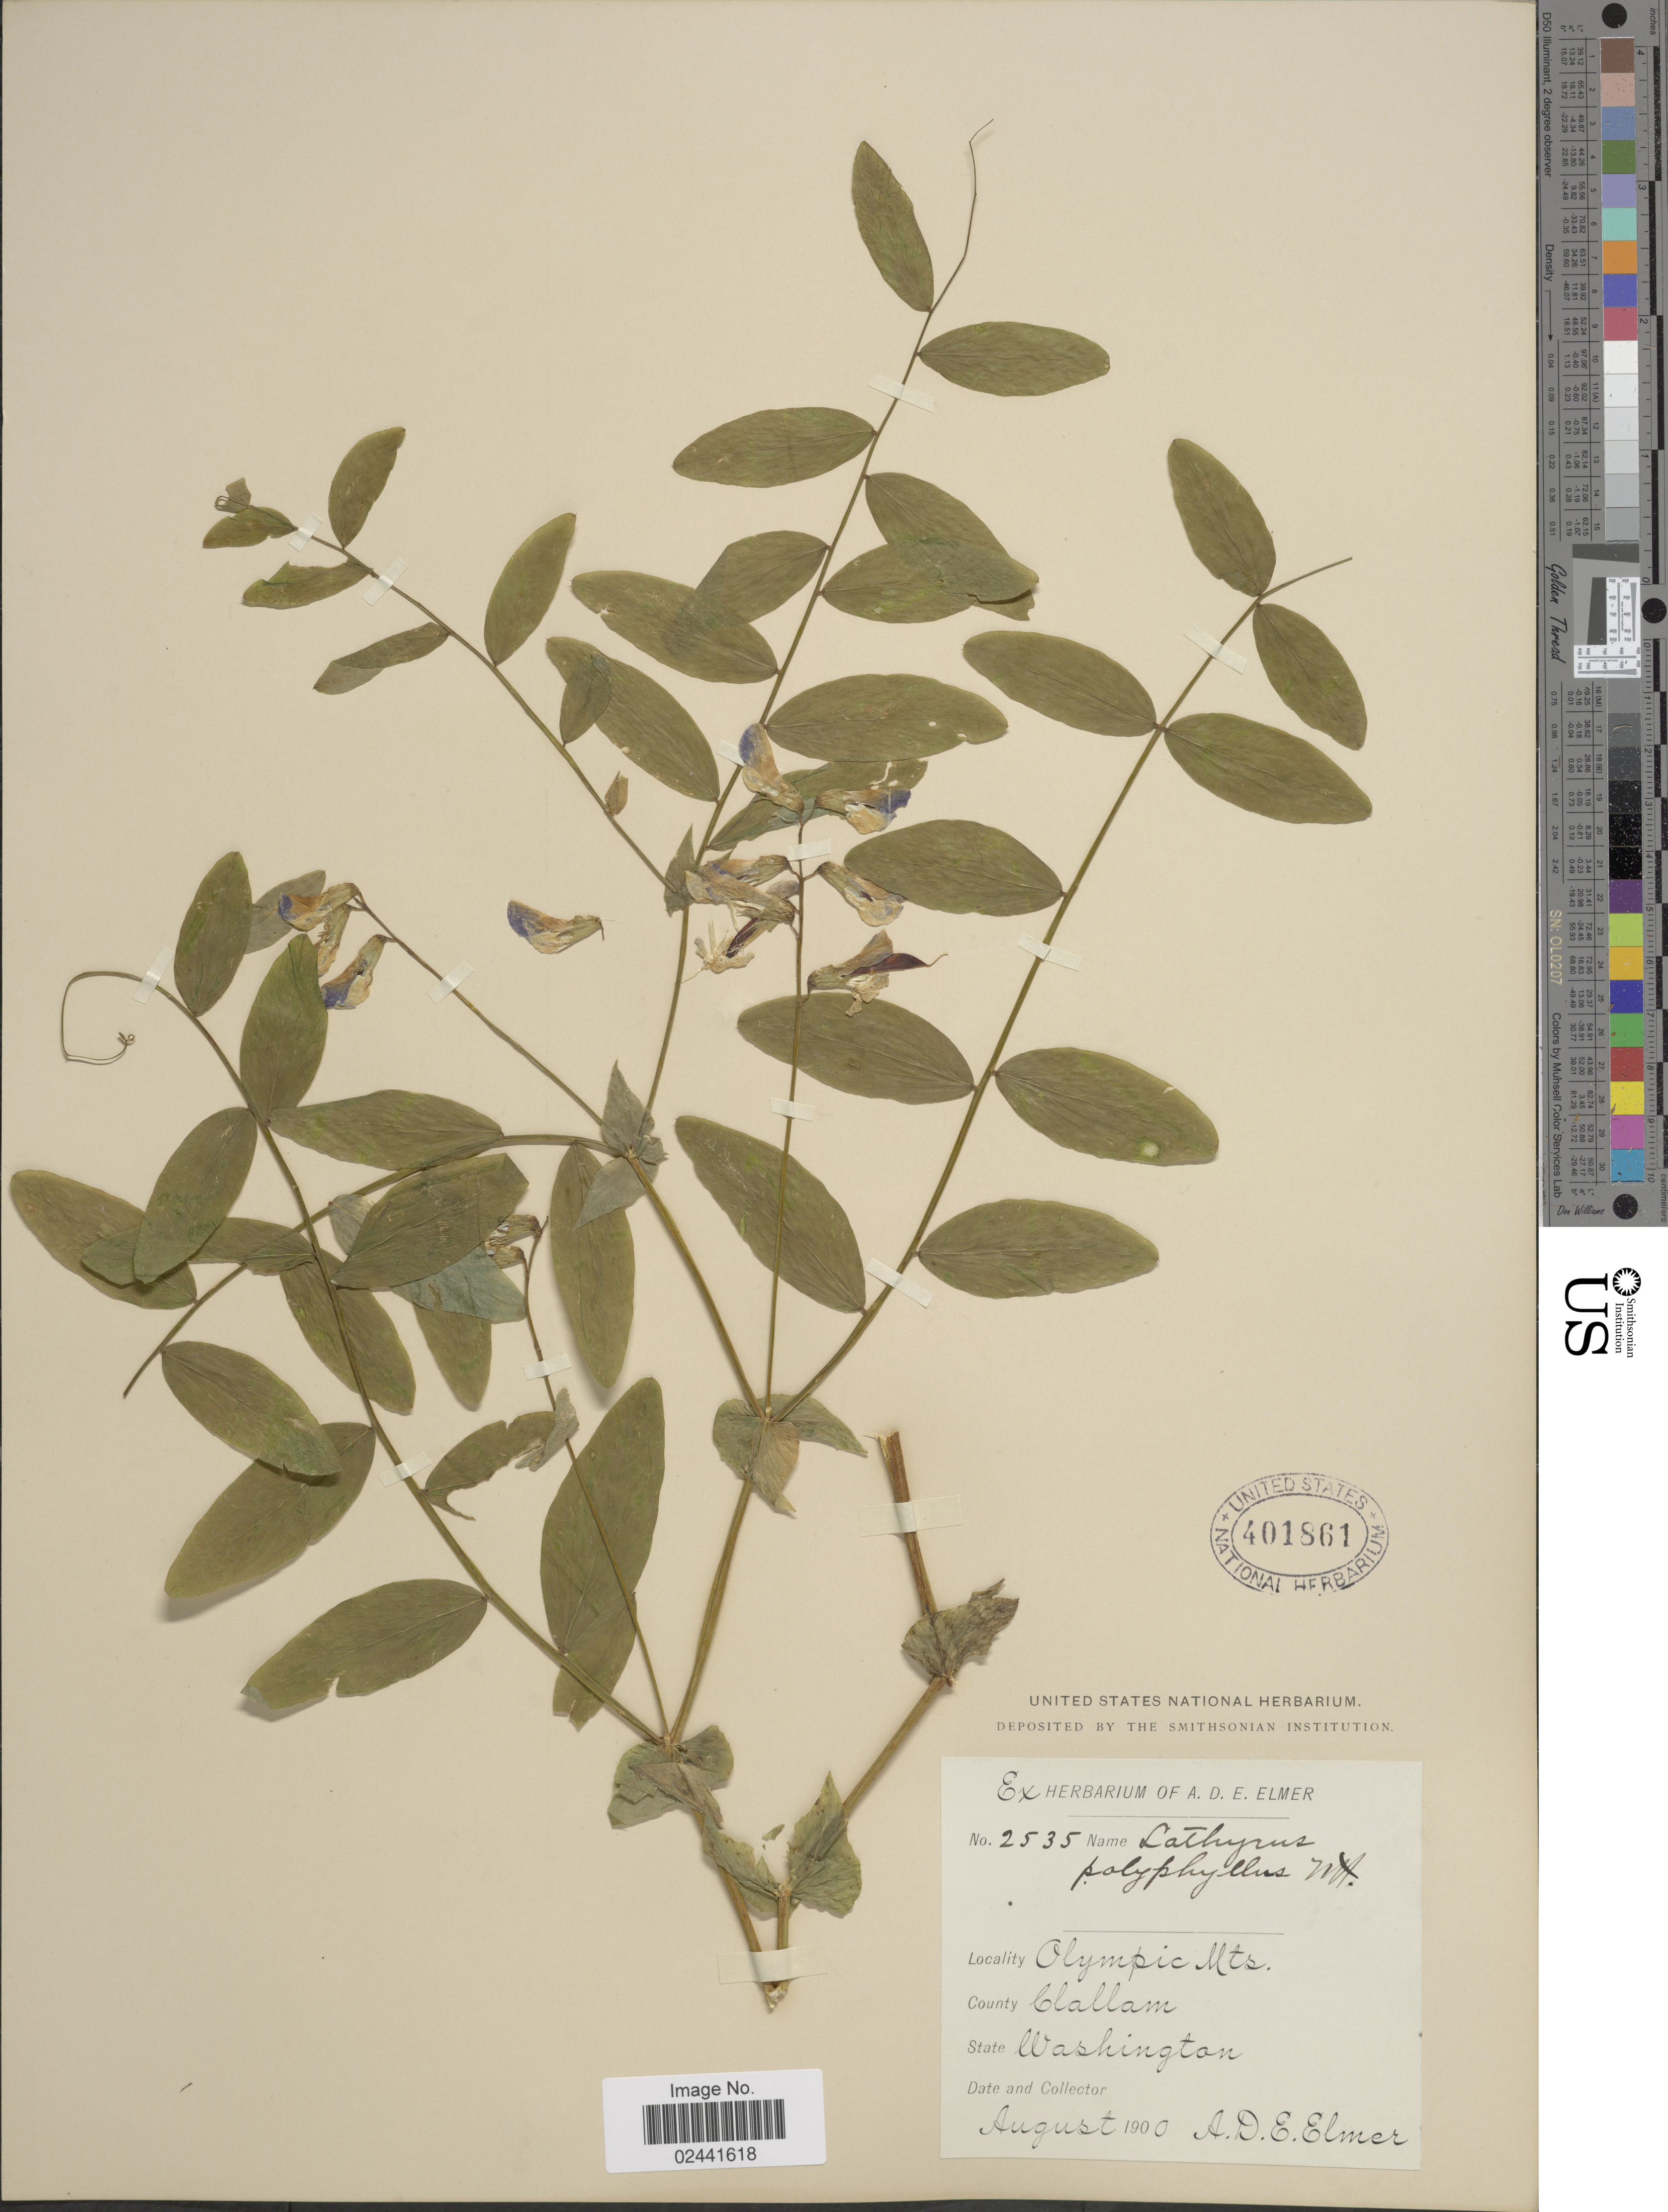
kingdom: Plantae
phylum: Tracheophyta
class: Magnoliopsida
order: Fabales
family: Fabaceae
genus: Lathyrus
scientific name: Lathyrus polyphyllus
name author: Nutt.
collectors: A. D. E. Elmer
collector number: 2535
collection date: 1900-08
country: United States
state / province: Washington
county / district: Clallam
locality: Olympic Mts, County Clallam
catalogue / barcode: US 401861